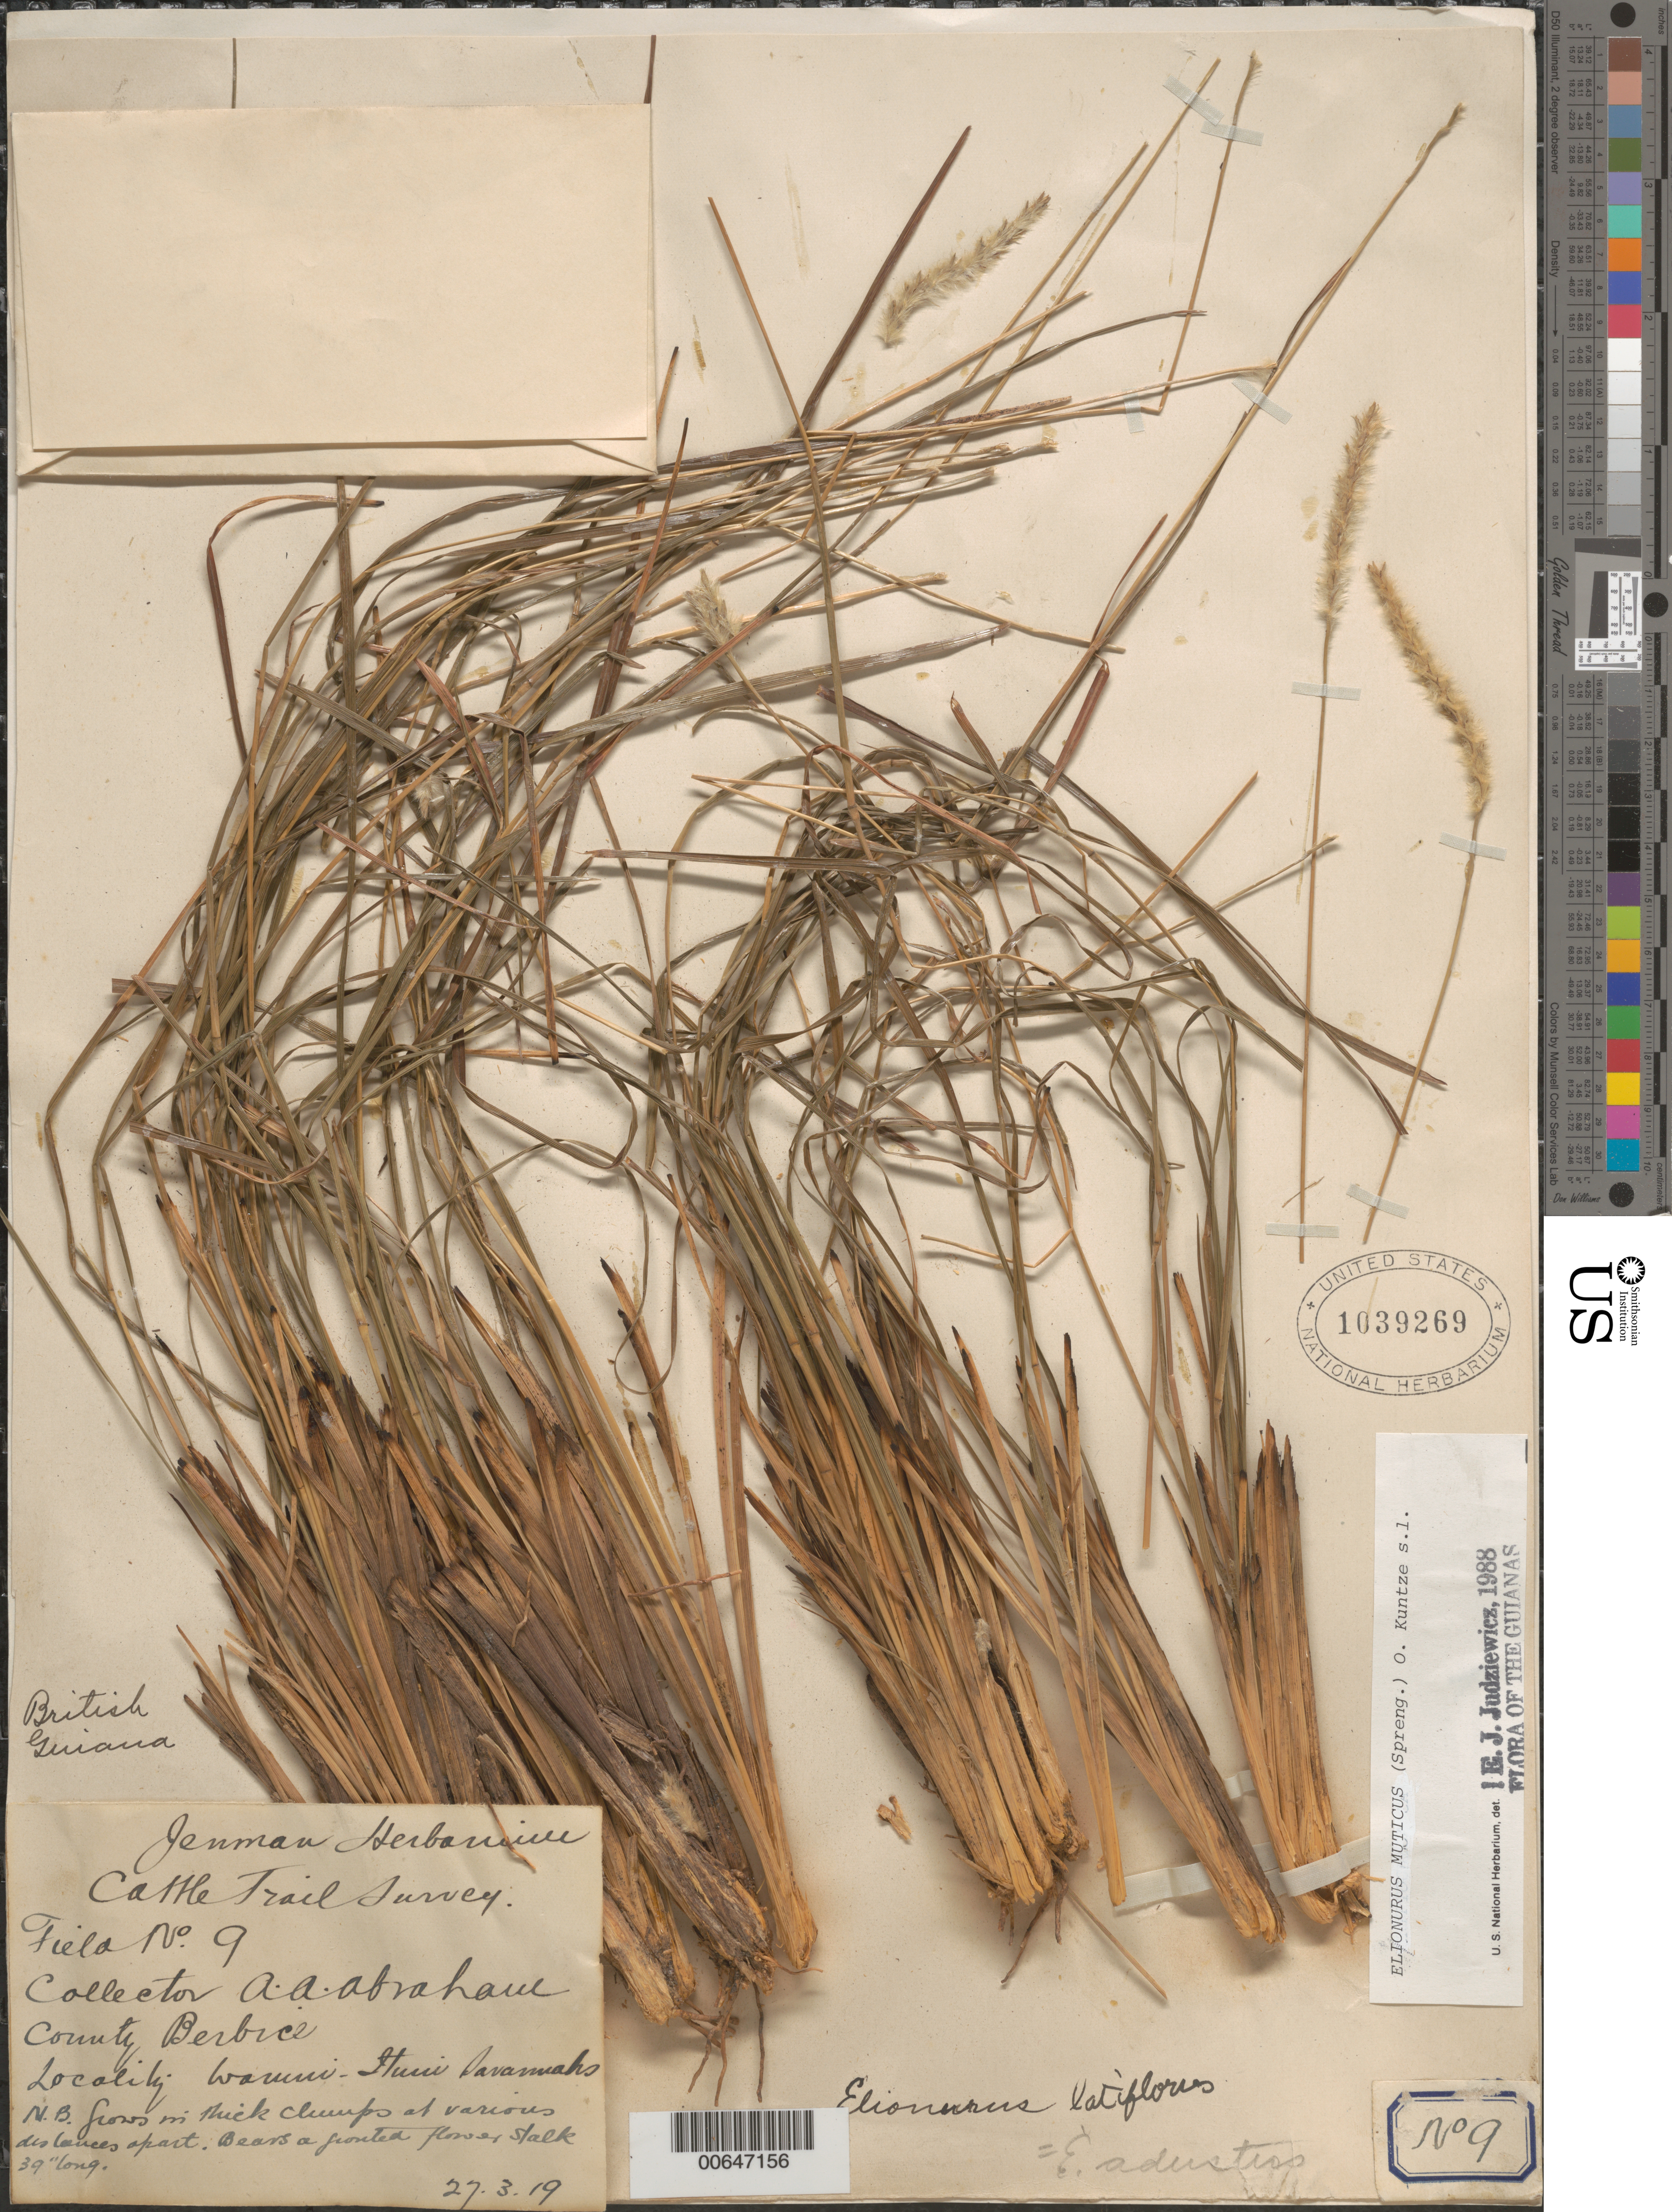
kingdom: Plantae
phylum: Tracheophyta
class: Liliopsida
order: Poales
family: Poaceae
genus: Elionurus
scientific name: Elionurus muticus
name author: (Spreng.) Kuntze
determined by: Judziewicz, E. J.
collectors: A. A. Abraham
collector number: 9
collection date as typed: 27-Mar-19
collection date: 1919-03-27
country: Guyana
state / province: U. Demerara-Berbice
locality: Berbice; Cattle trail, Waruni-Ituni Savannas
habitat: Grows in thick clumps at various distances apart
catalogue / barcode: US 1039269